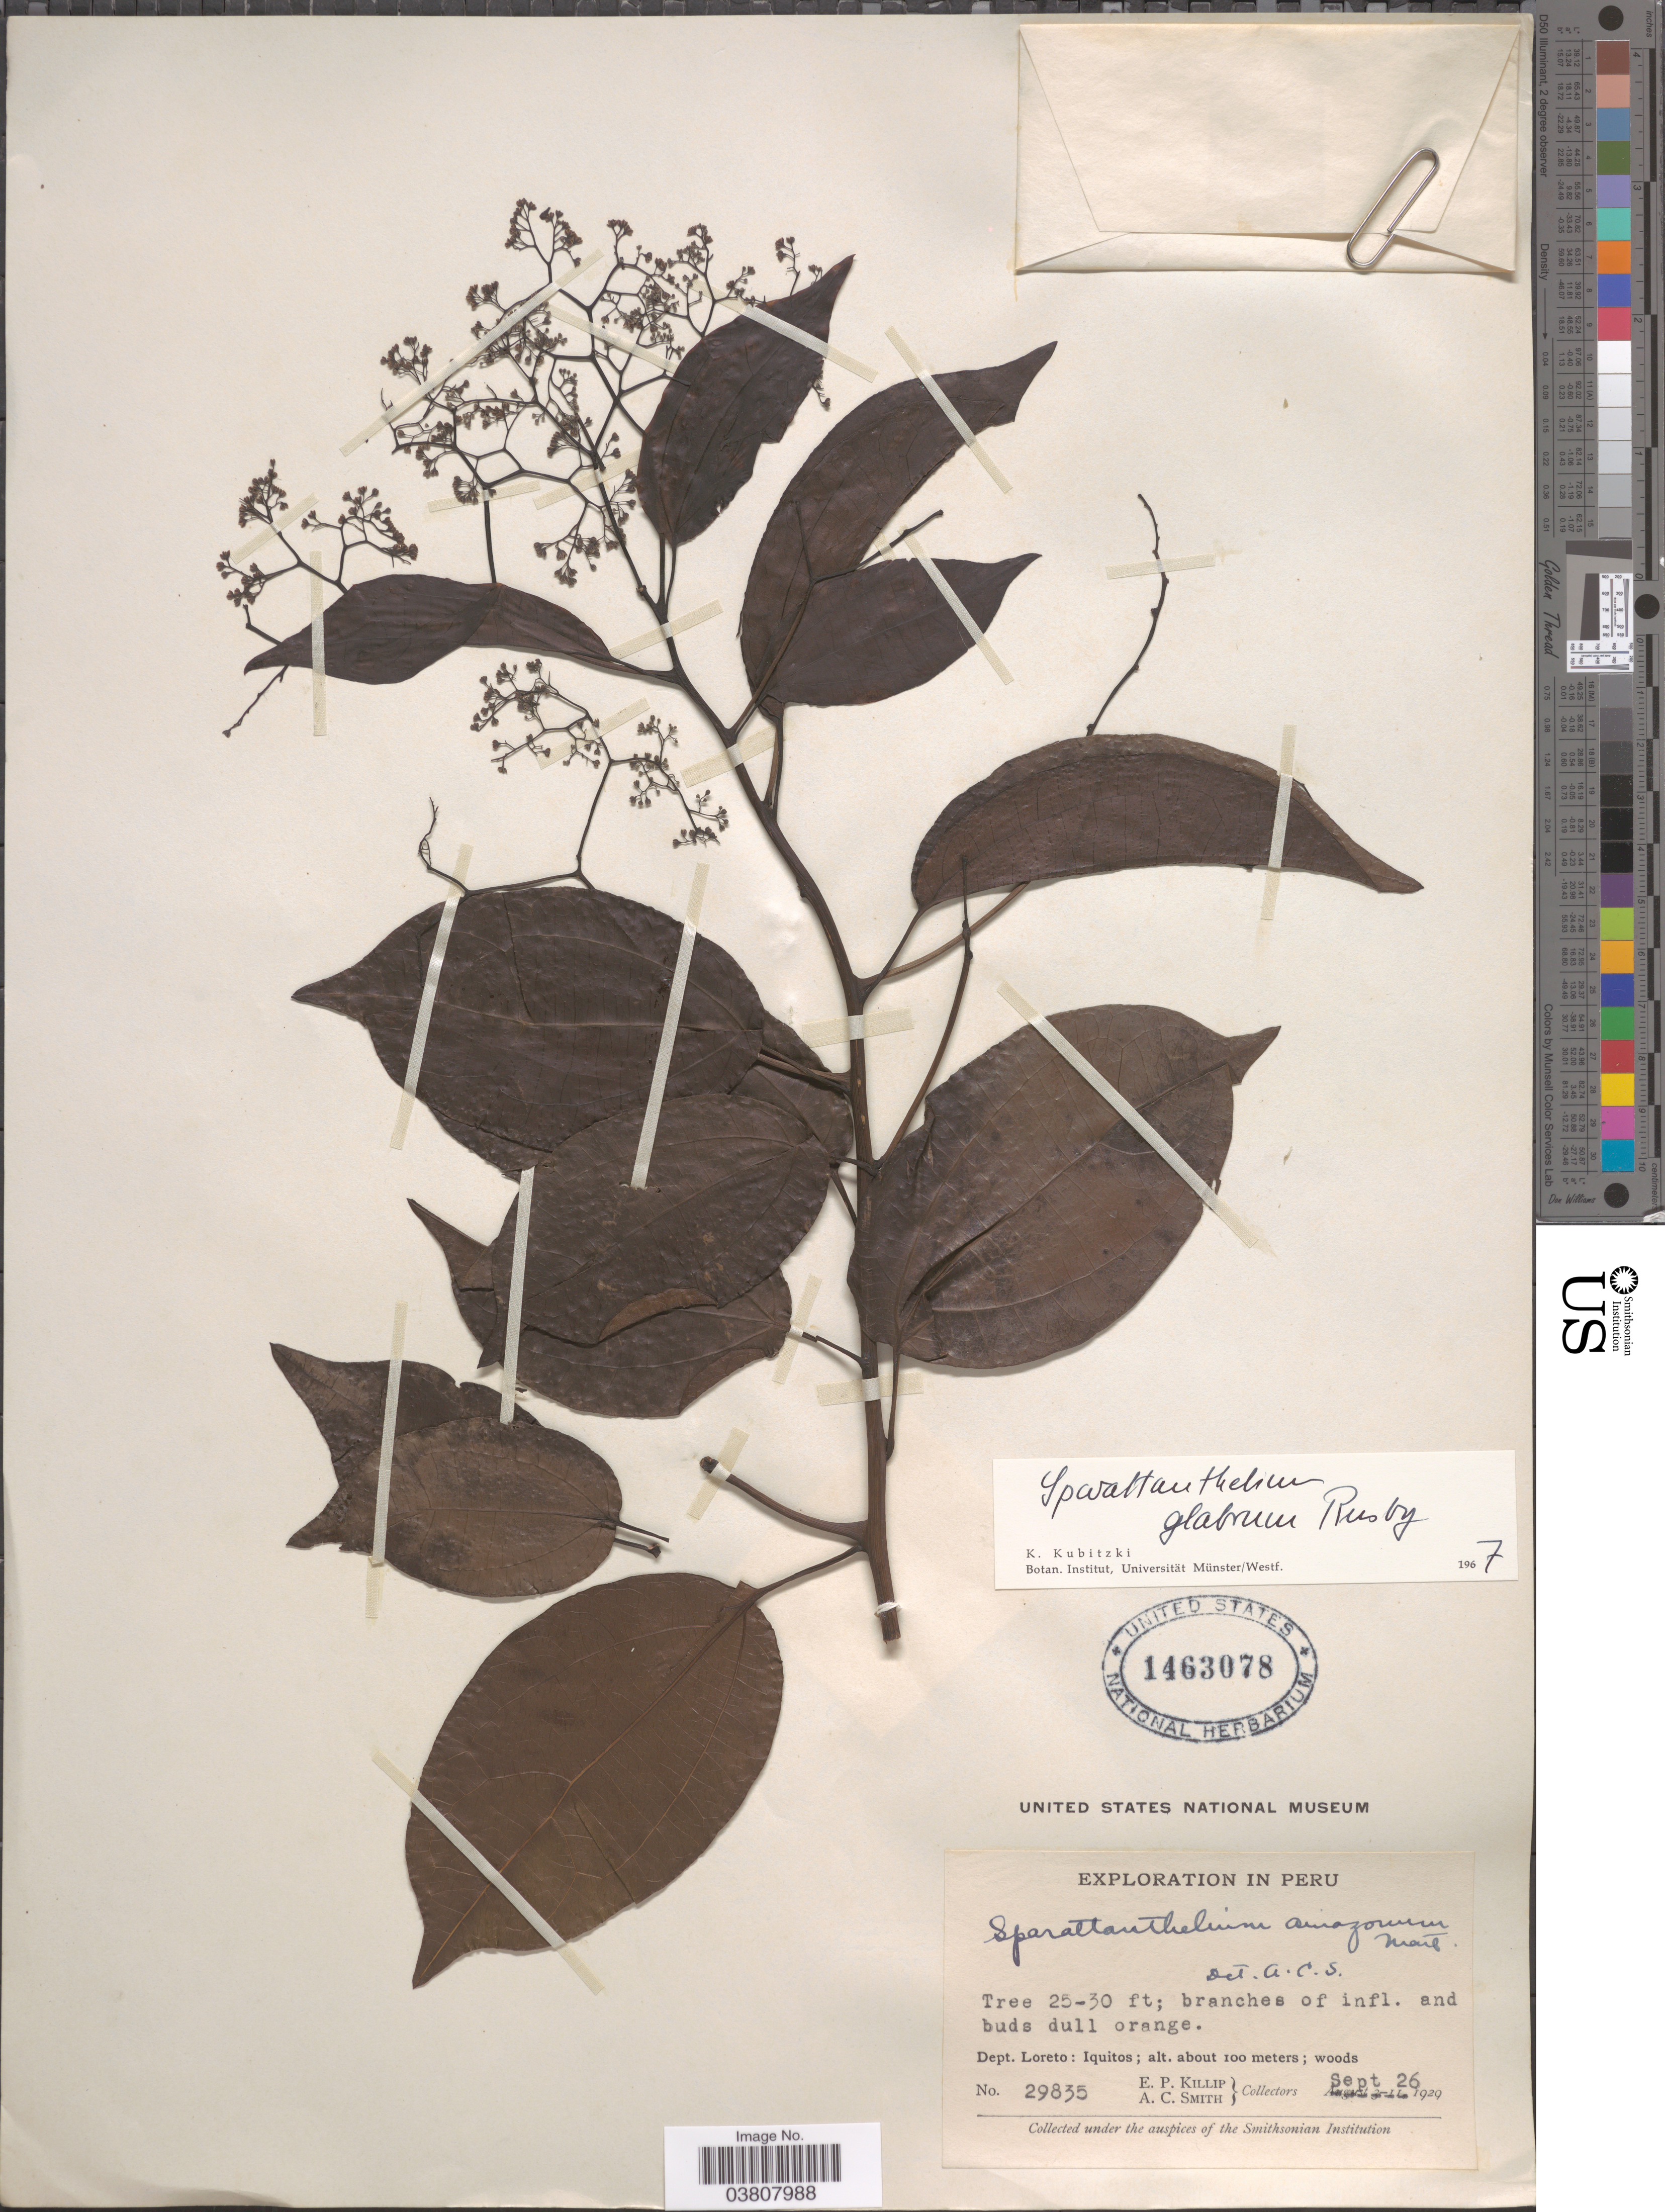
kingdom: Plantae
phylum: Tracheophyta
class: Magnoliopsida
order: Laurales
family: Hernandiaceae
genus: Sparattanthelium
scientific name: Sparattanthelium glabrum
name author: Rusby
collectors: E. P. Killip & A. C. Smith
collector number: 29835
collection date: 1929-09-26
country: Peru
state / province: Loreto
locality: Dept. Loreto: Iquitos.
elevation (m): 100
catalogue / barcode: US 1463078